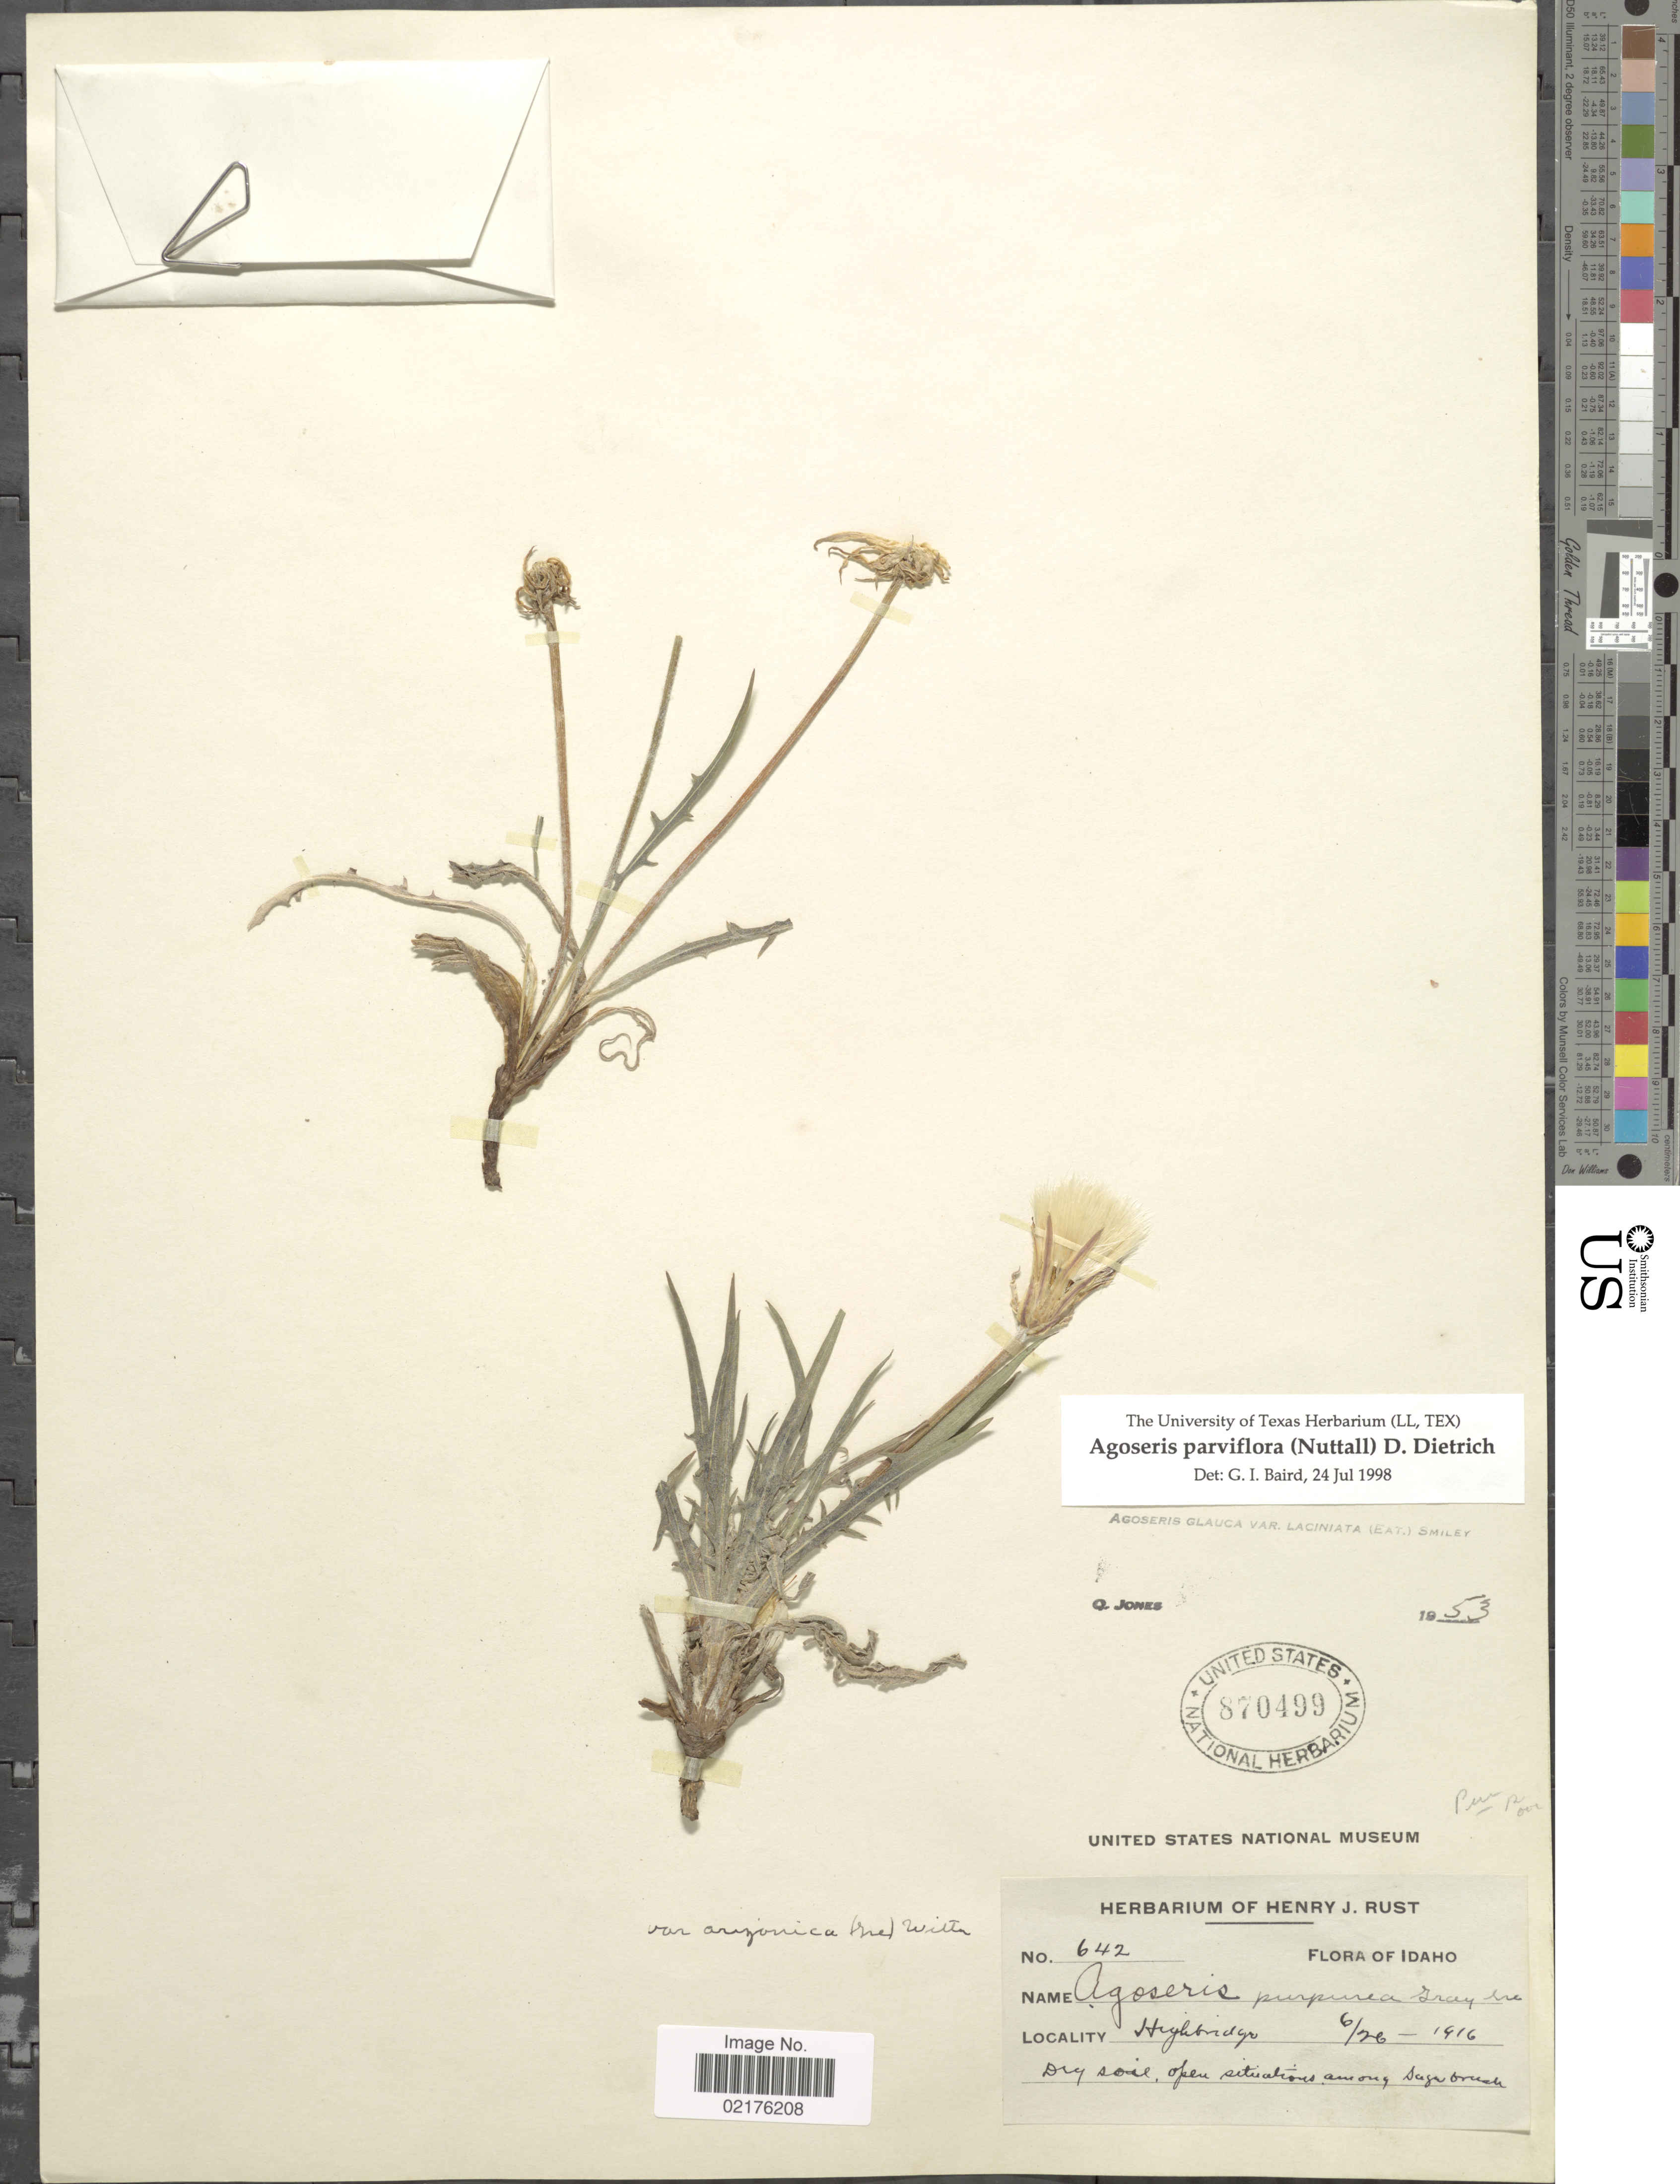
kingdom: Plantae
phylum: Tracheophyta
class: Magnoliopsida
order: Asterales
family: Asteraceae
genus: Agoseris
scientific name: Agoseris parviflora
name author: (Nutt.) D. Dietr.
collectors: ex herb. Henry J. Rust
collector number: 642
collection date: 1916-06-26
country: United States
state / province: Idaho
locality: Highbridge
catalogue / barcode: US 870499